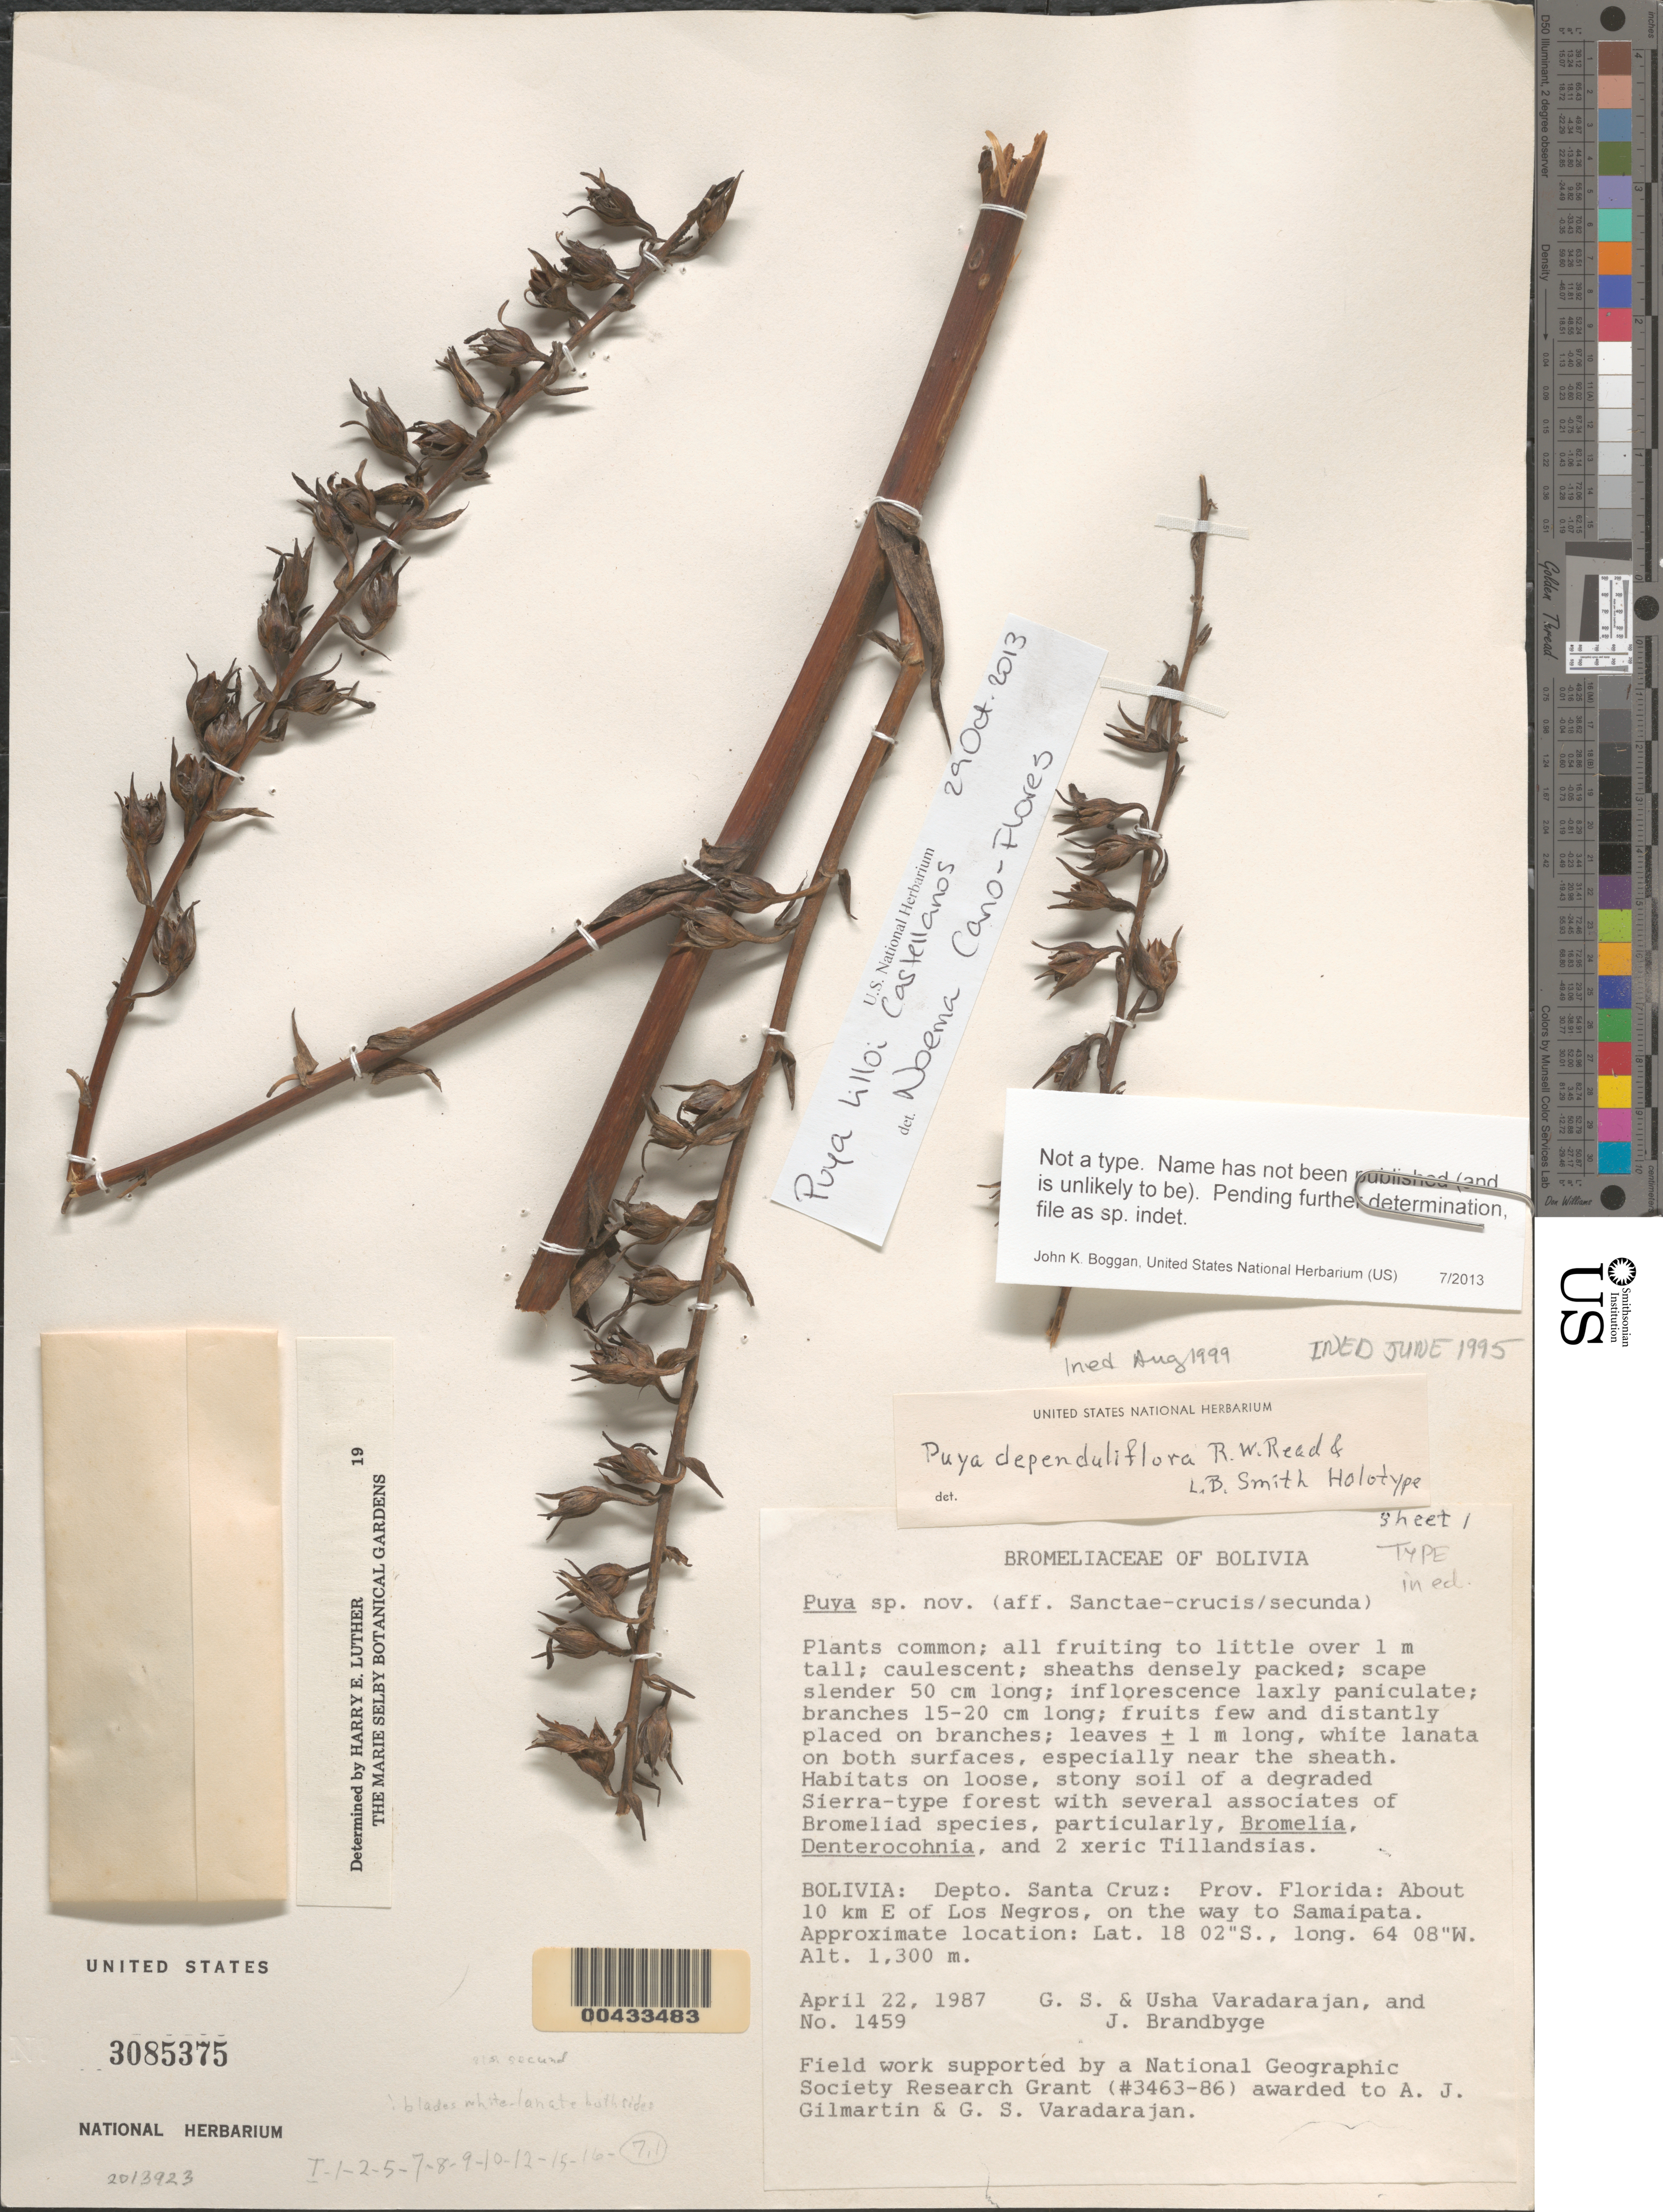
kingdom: Plantae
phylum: Tracheophyta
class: Liliopsida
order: Poales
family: Bromeliaceae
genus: Puya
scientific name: Puya lilloi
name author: A. Cast.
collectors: G. S. Varadarajan, U. Varadarajan & J. Brandbyge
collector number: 1459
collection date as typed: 22 Apr 1987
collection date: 1987-04-22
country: Bolivia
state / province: Santa Cruz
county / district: Florida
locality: Ca. 10 km E of Los Negros, on way to Samaipata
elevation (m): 1300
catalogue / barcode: US 3085375